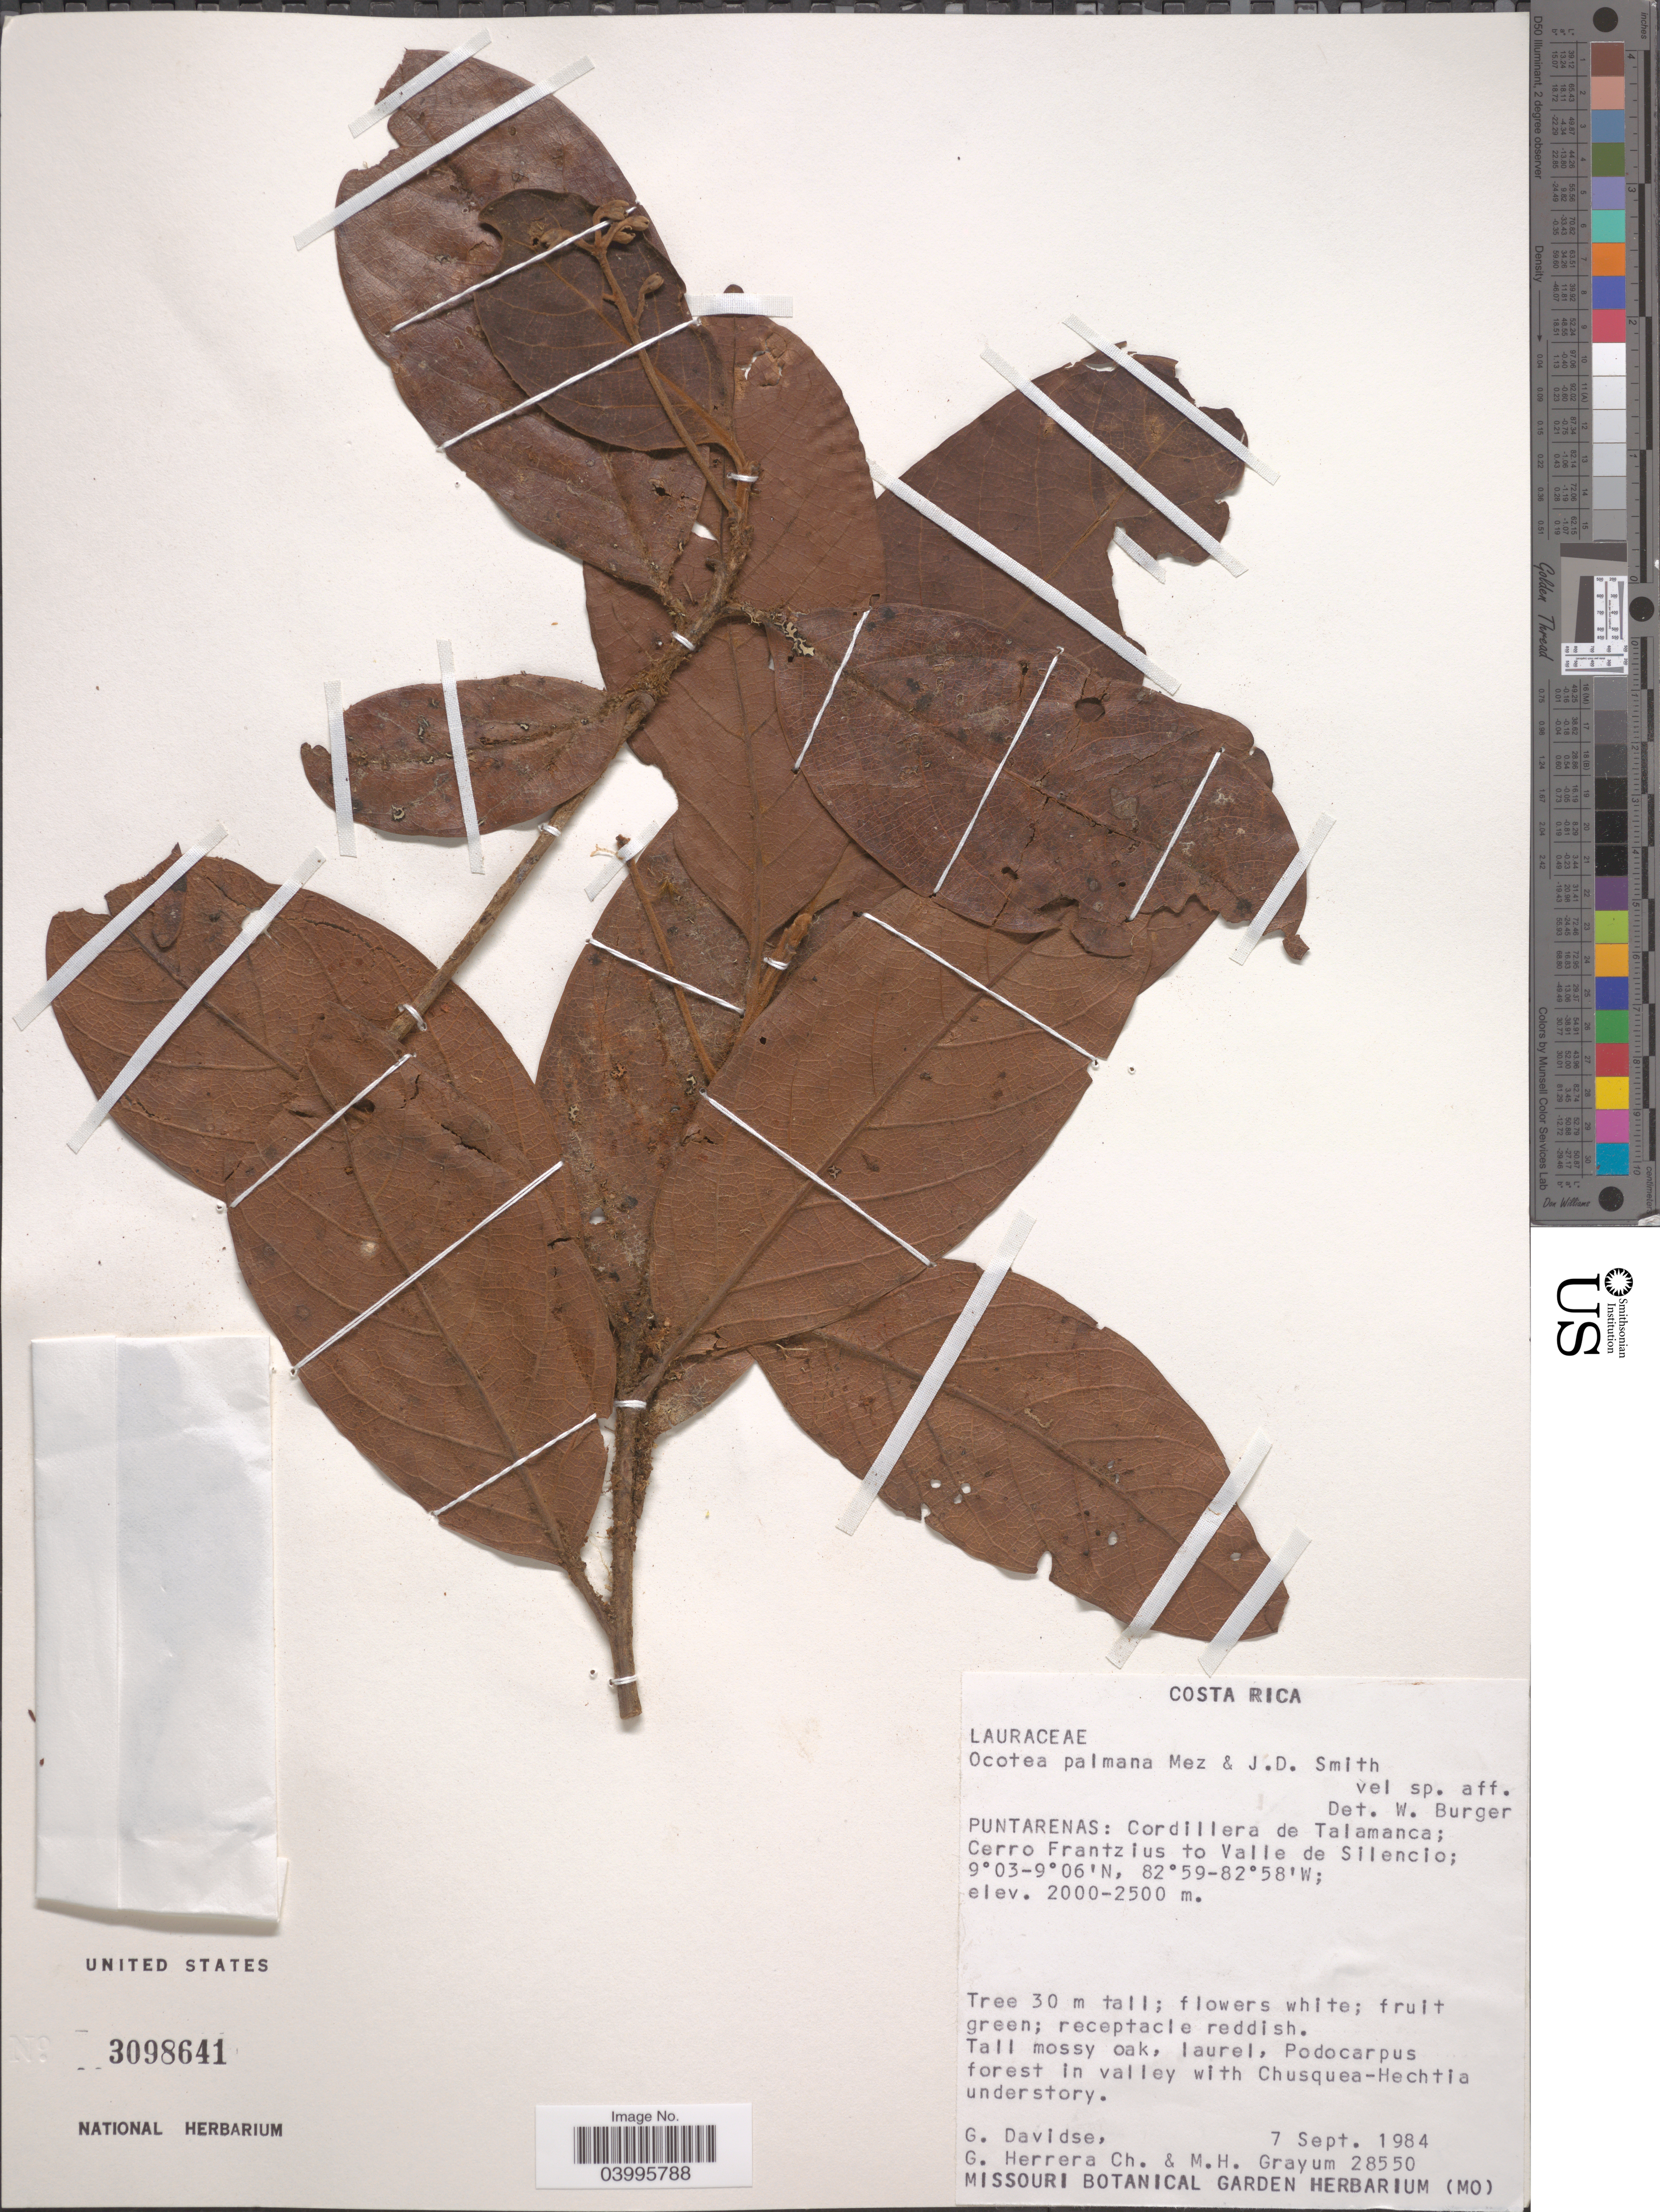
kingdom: Plantae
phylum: Tracheophyta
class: Magnoliopsida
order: Laurales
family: Lauraceae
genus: Ocotea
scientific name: Ocotea palmana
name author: Mez & Donn. Sm.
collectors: G. Davidse, G. Herrera Ch. & M. H. Grayum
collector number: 28550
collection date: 1984-09-07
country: Costa Rica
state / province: Puntarenas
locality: Cordillera de Talamanca; Cerro Frantzius to Valle de Silencio.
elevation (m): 2000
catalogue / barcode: US 3098641